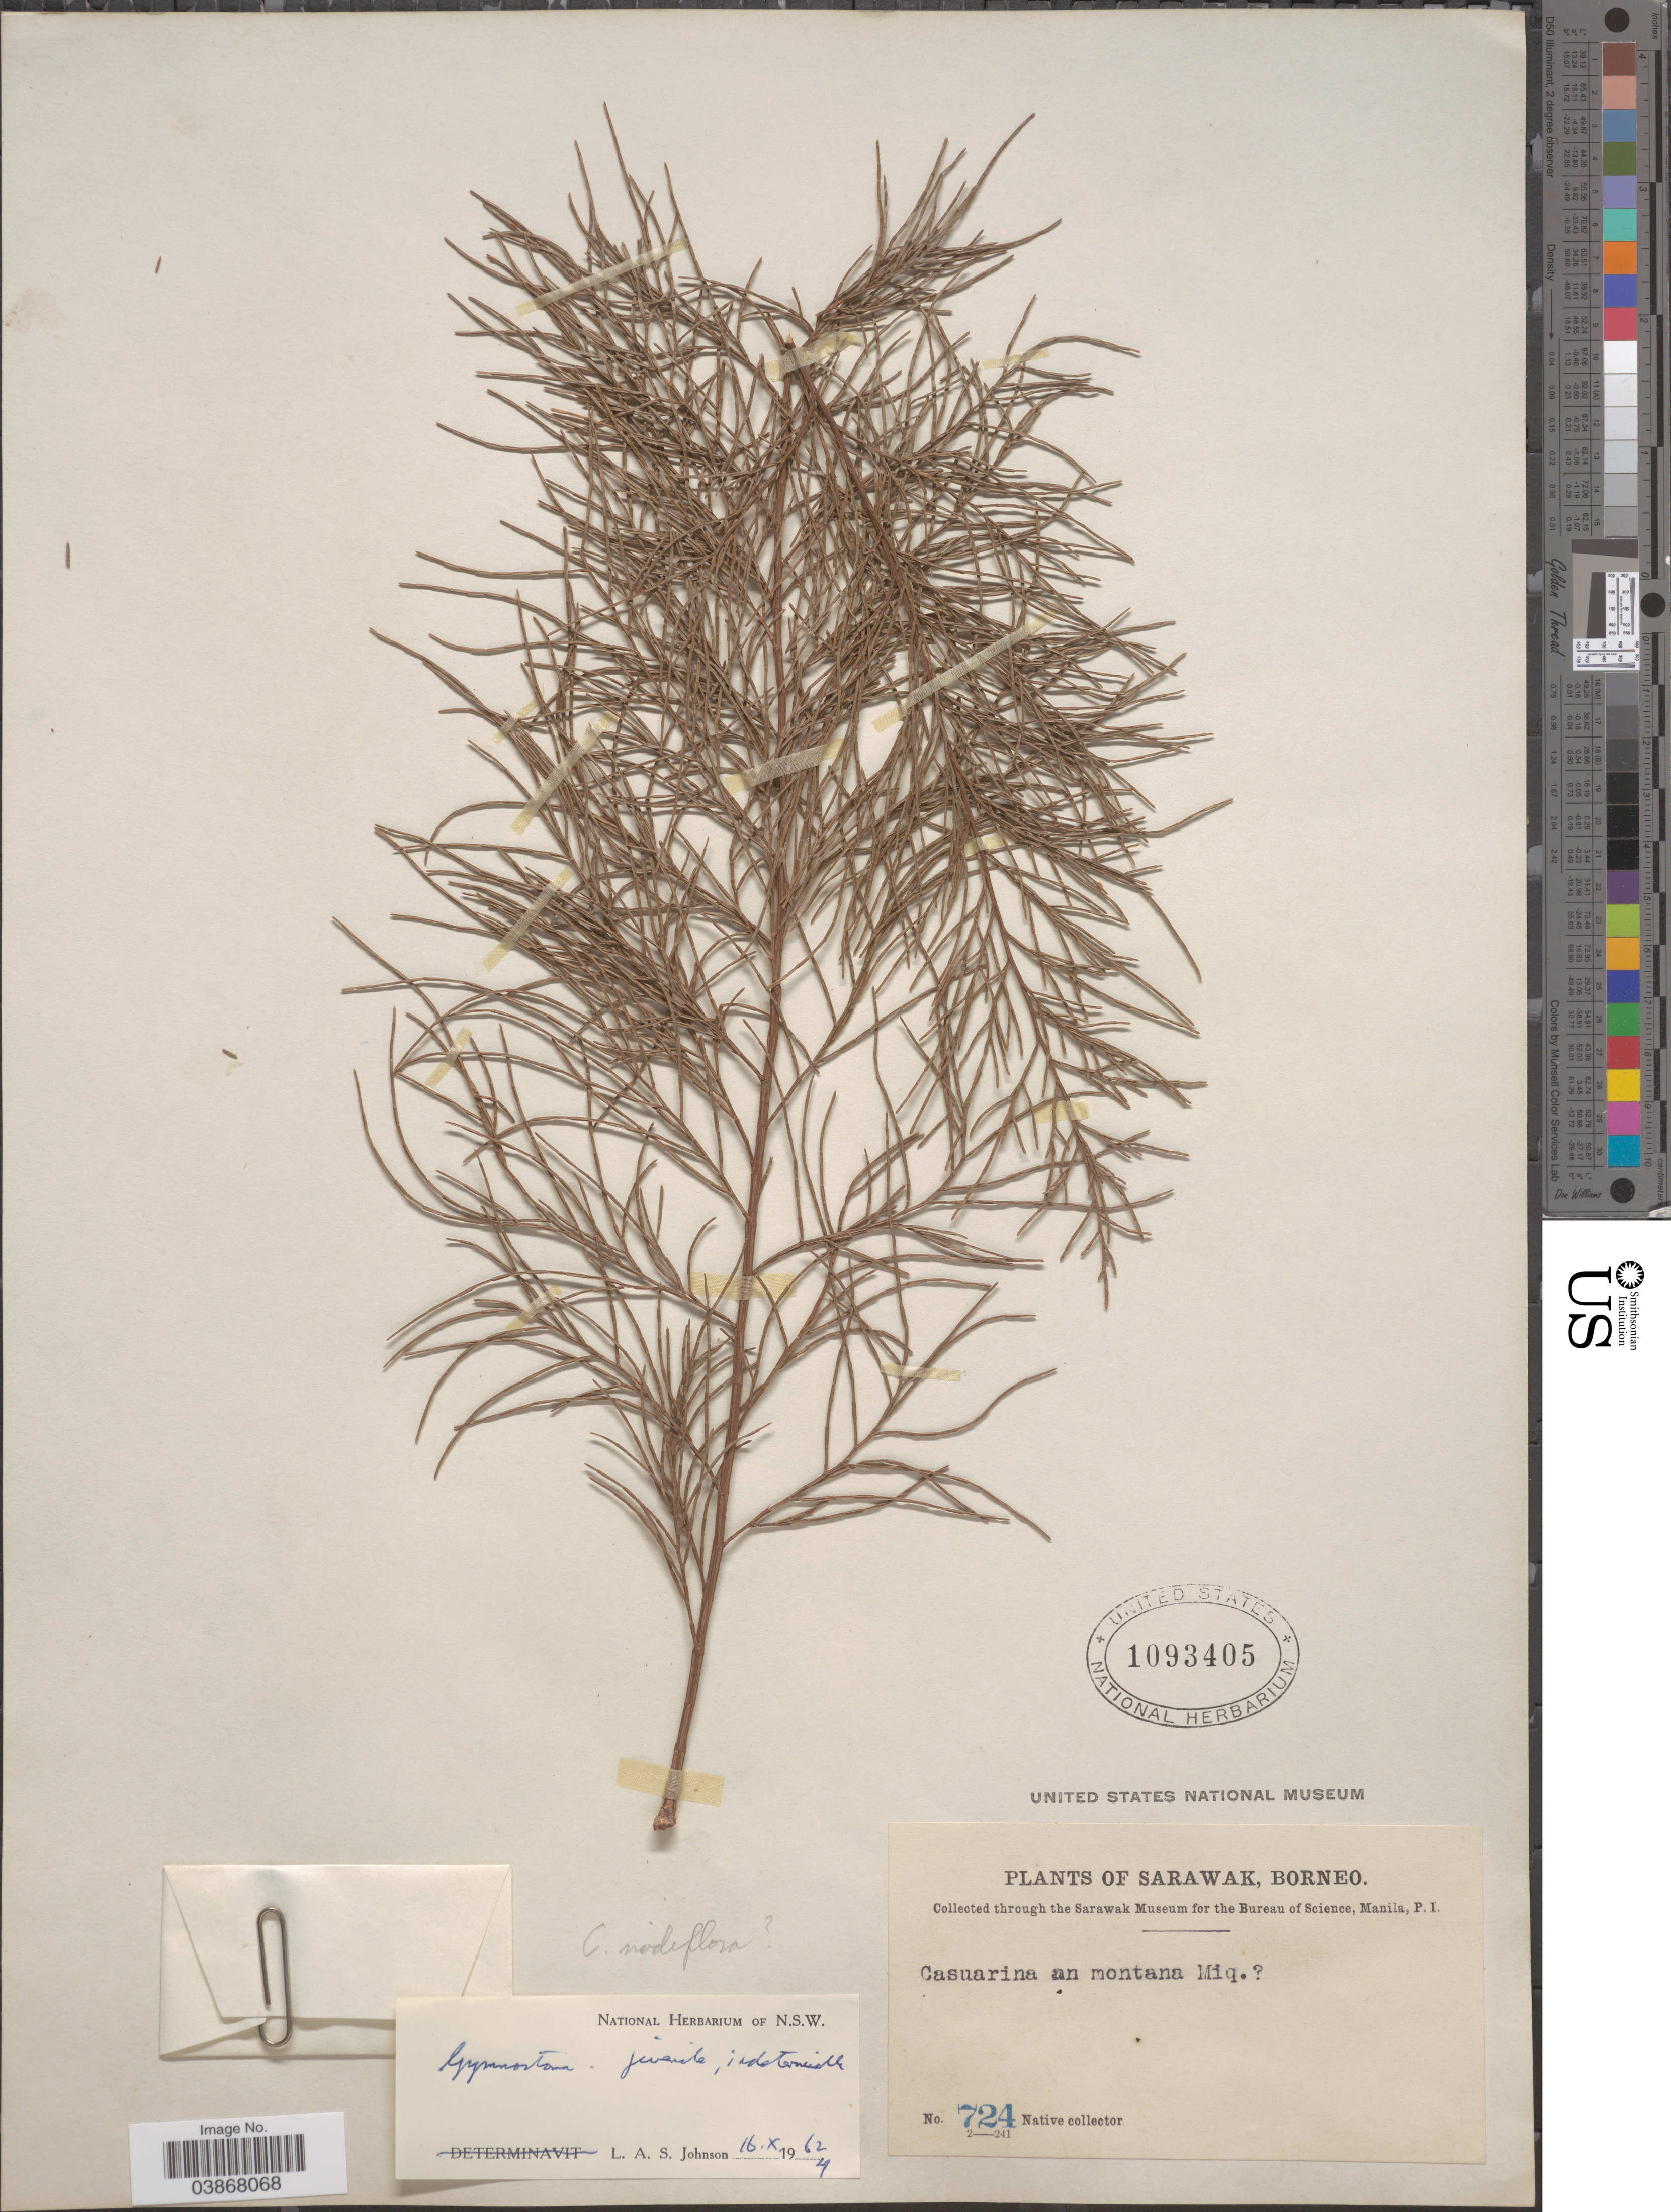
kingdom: Plantae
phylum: Tracheophyta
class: Magnoliopsida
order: Fagales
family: Casuarinaceae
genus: Gymnostoma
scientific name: Gymnostoma sp.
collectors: Native collector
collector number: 724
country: Malaysia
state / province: Sarawak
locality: Borneo.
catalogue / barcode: US 1093405